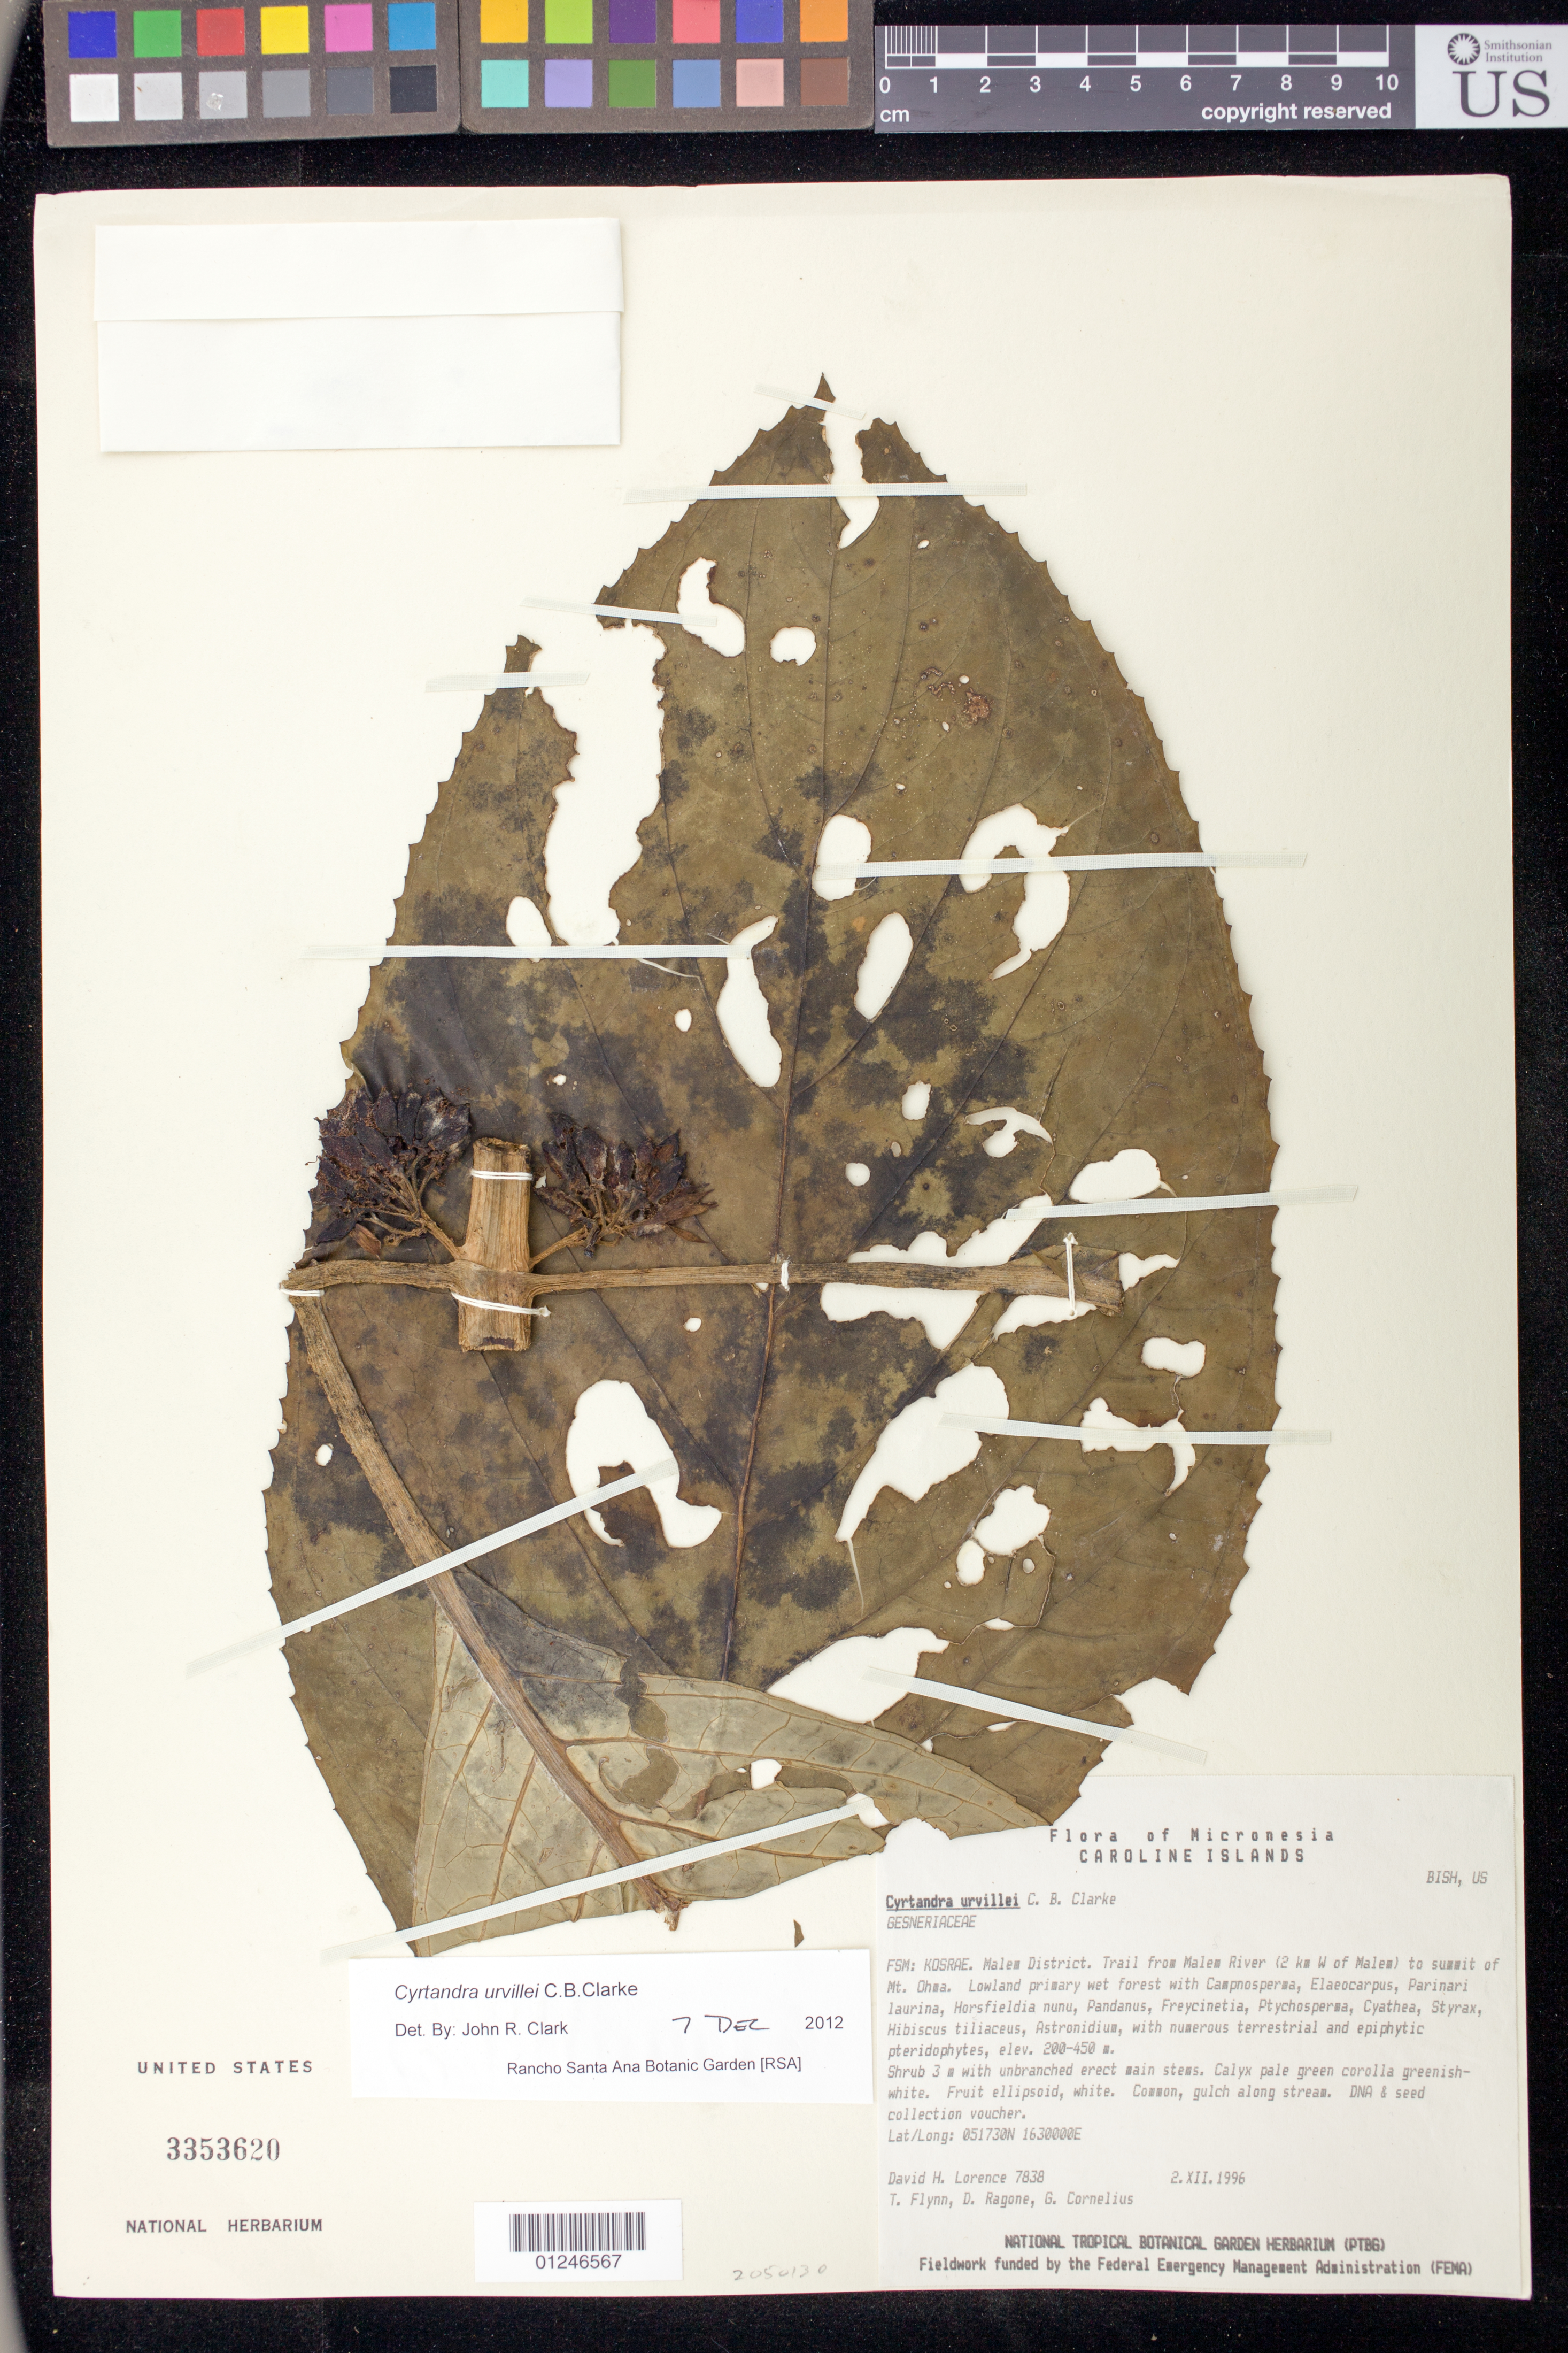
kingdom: Plantae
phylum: Tracheophyta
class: Magnoliopsida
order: Lamiales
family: Gesneriaceae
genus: Cyrtandra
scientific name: Cyrtandra urvillei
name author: C.B. Clarke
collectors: D. Lorence, T. Flynn, D. Ragone & G. Cornelius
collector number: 7838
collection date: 1996-12-02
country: Micronesia, Federated States of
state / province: Kosrae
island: Kosrae [Kusaie]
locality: Kosrae. Malem District. trail from Malem River (2 km W of Malem) TO summit of MT. oHma.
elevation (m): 200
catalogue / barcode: US 3353620